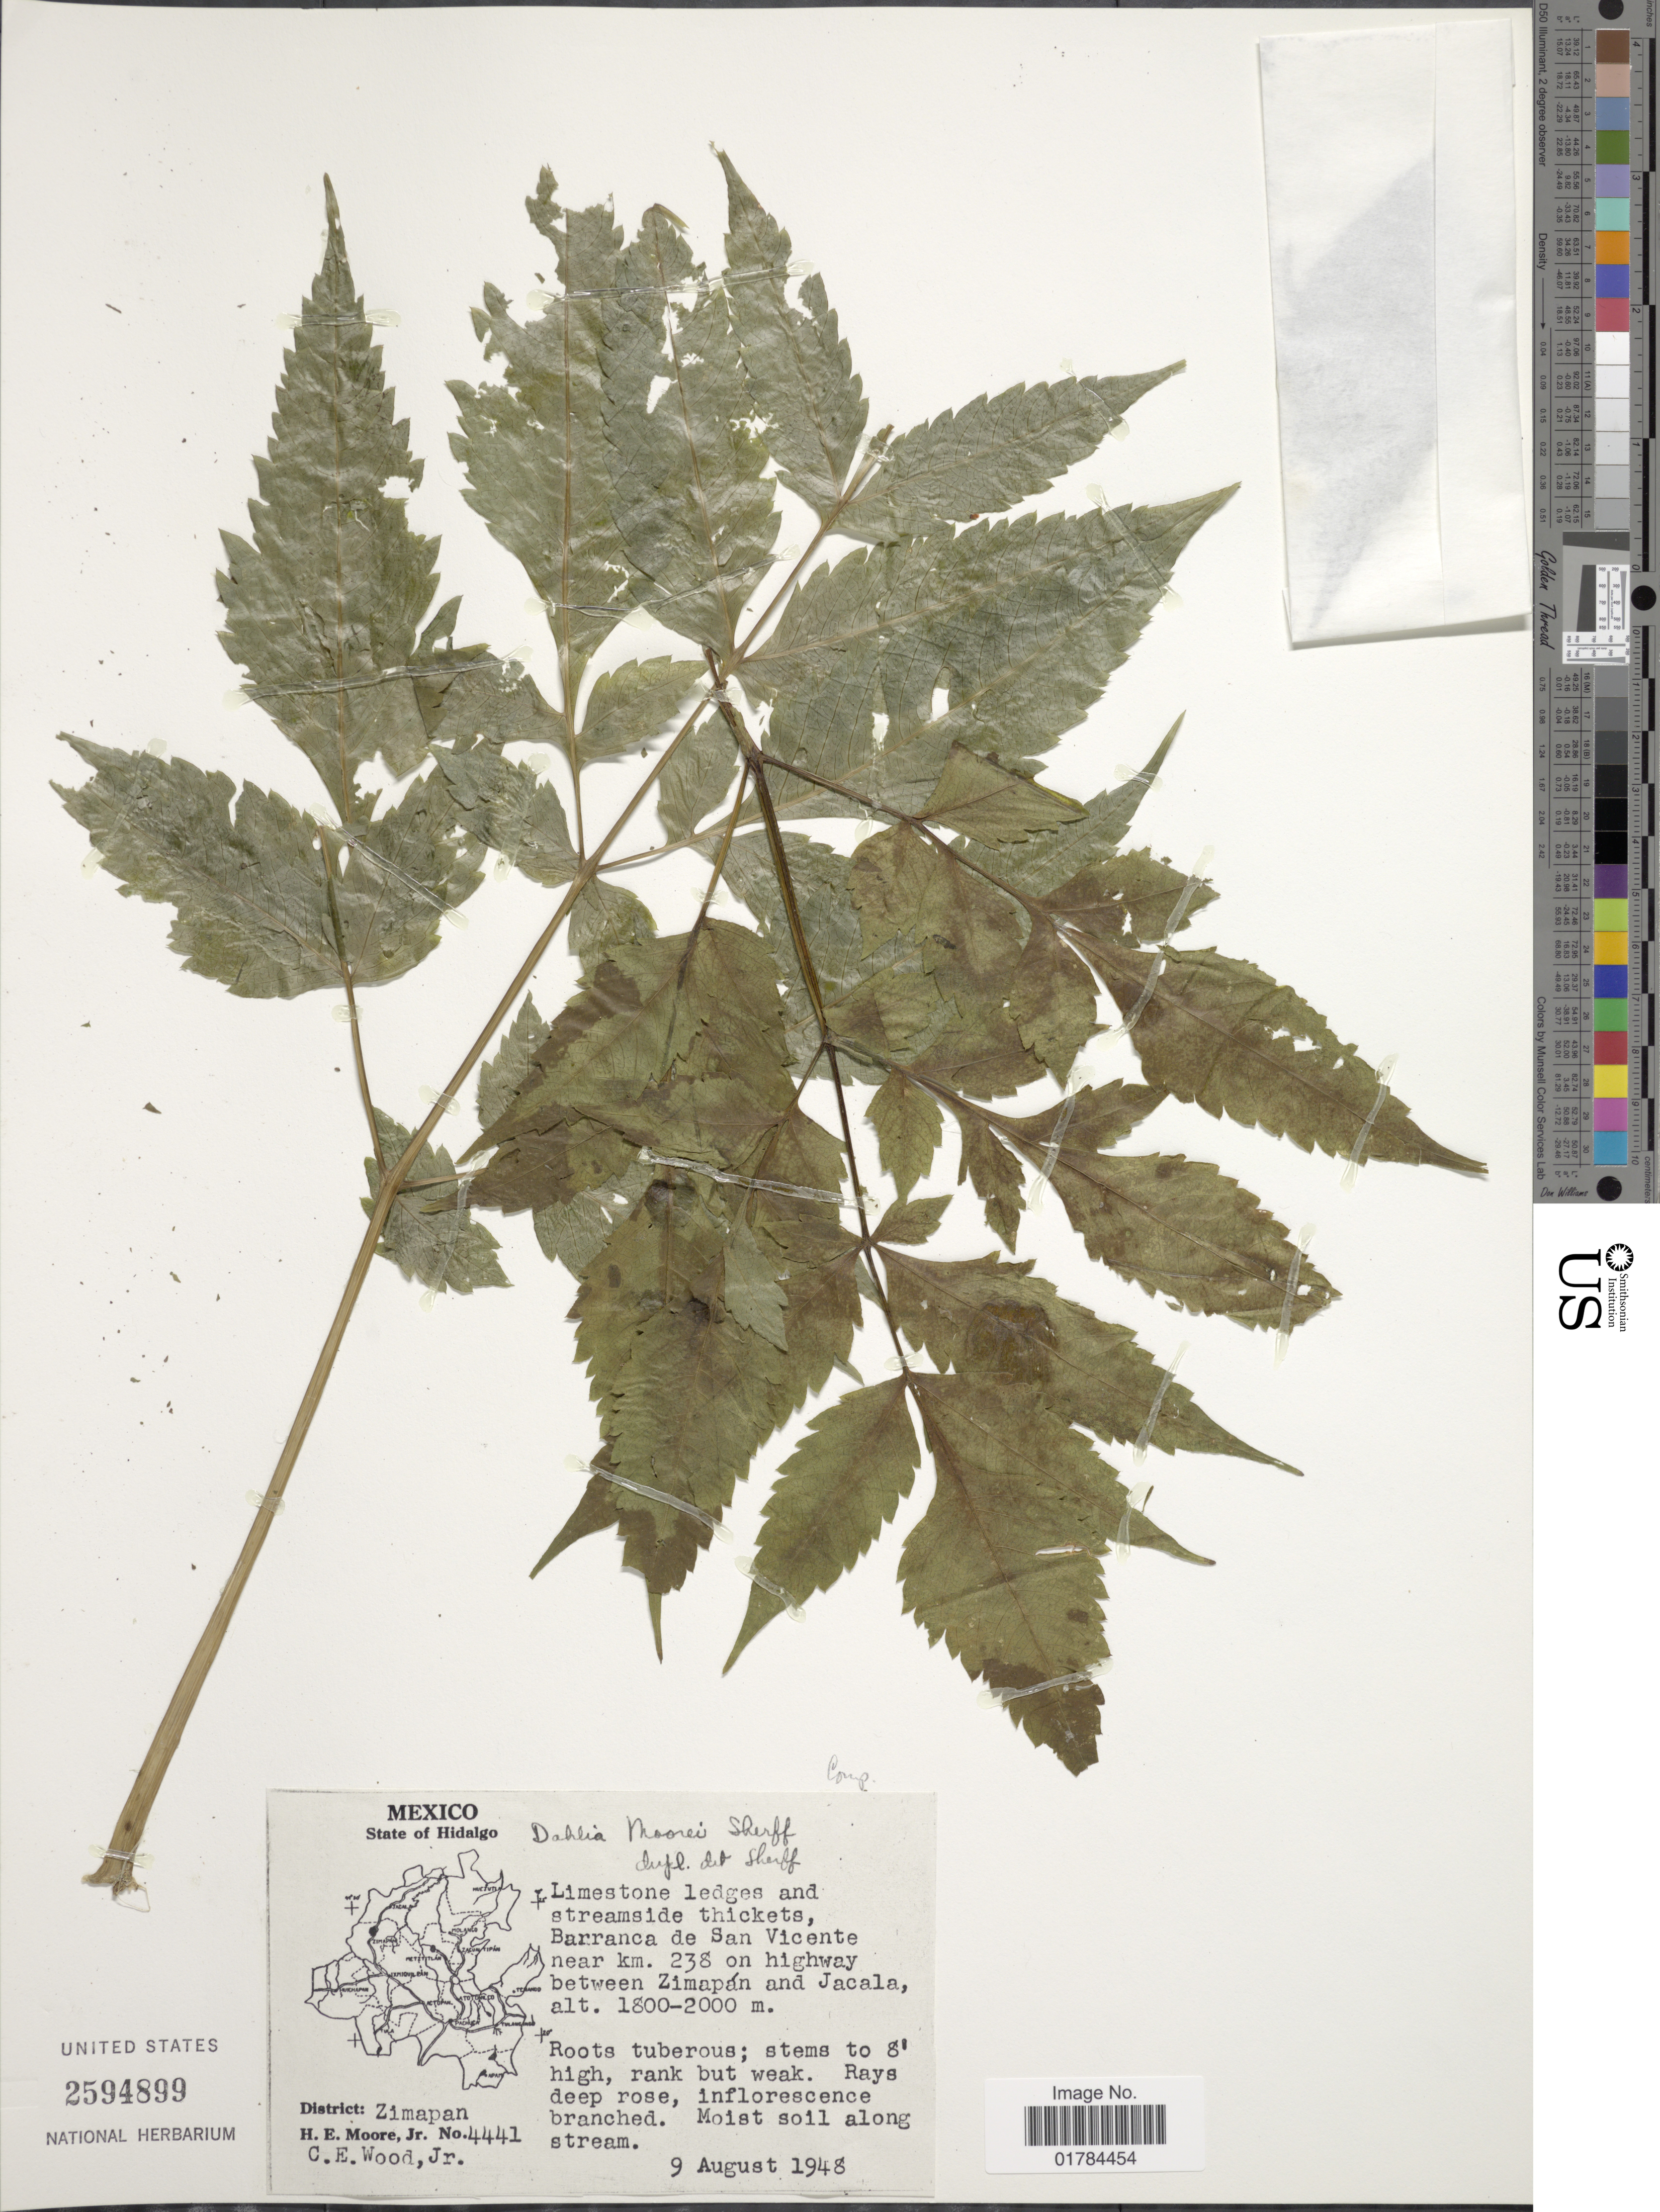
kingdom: Plantae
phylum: Tracheophyta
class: Magnoliopsida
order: Asterales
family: Asteraceae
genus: Dahlia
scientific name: Dahlia moorei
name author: Sherff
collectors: H. Moore & C. Wood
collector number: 4441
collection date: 1948-08-09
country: Mexico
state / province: Hidalgo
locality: District: Zimapan, Barranca de San Vicente near Km. 238 om highway between Zimapan and Jacala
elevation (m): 1800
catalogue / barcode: US 2594899